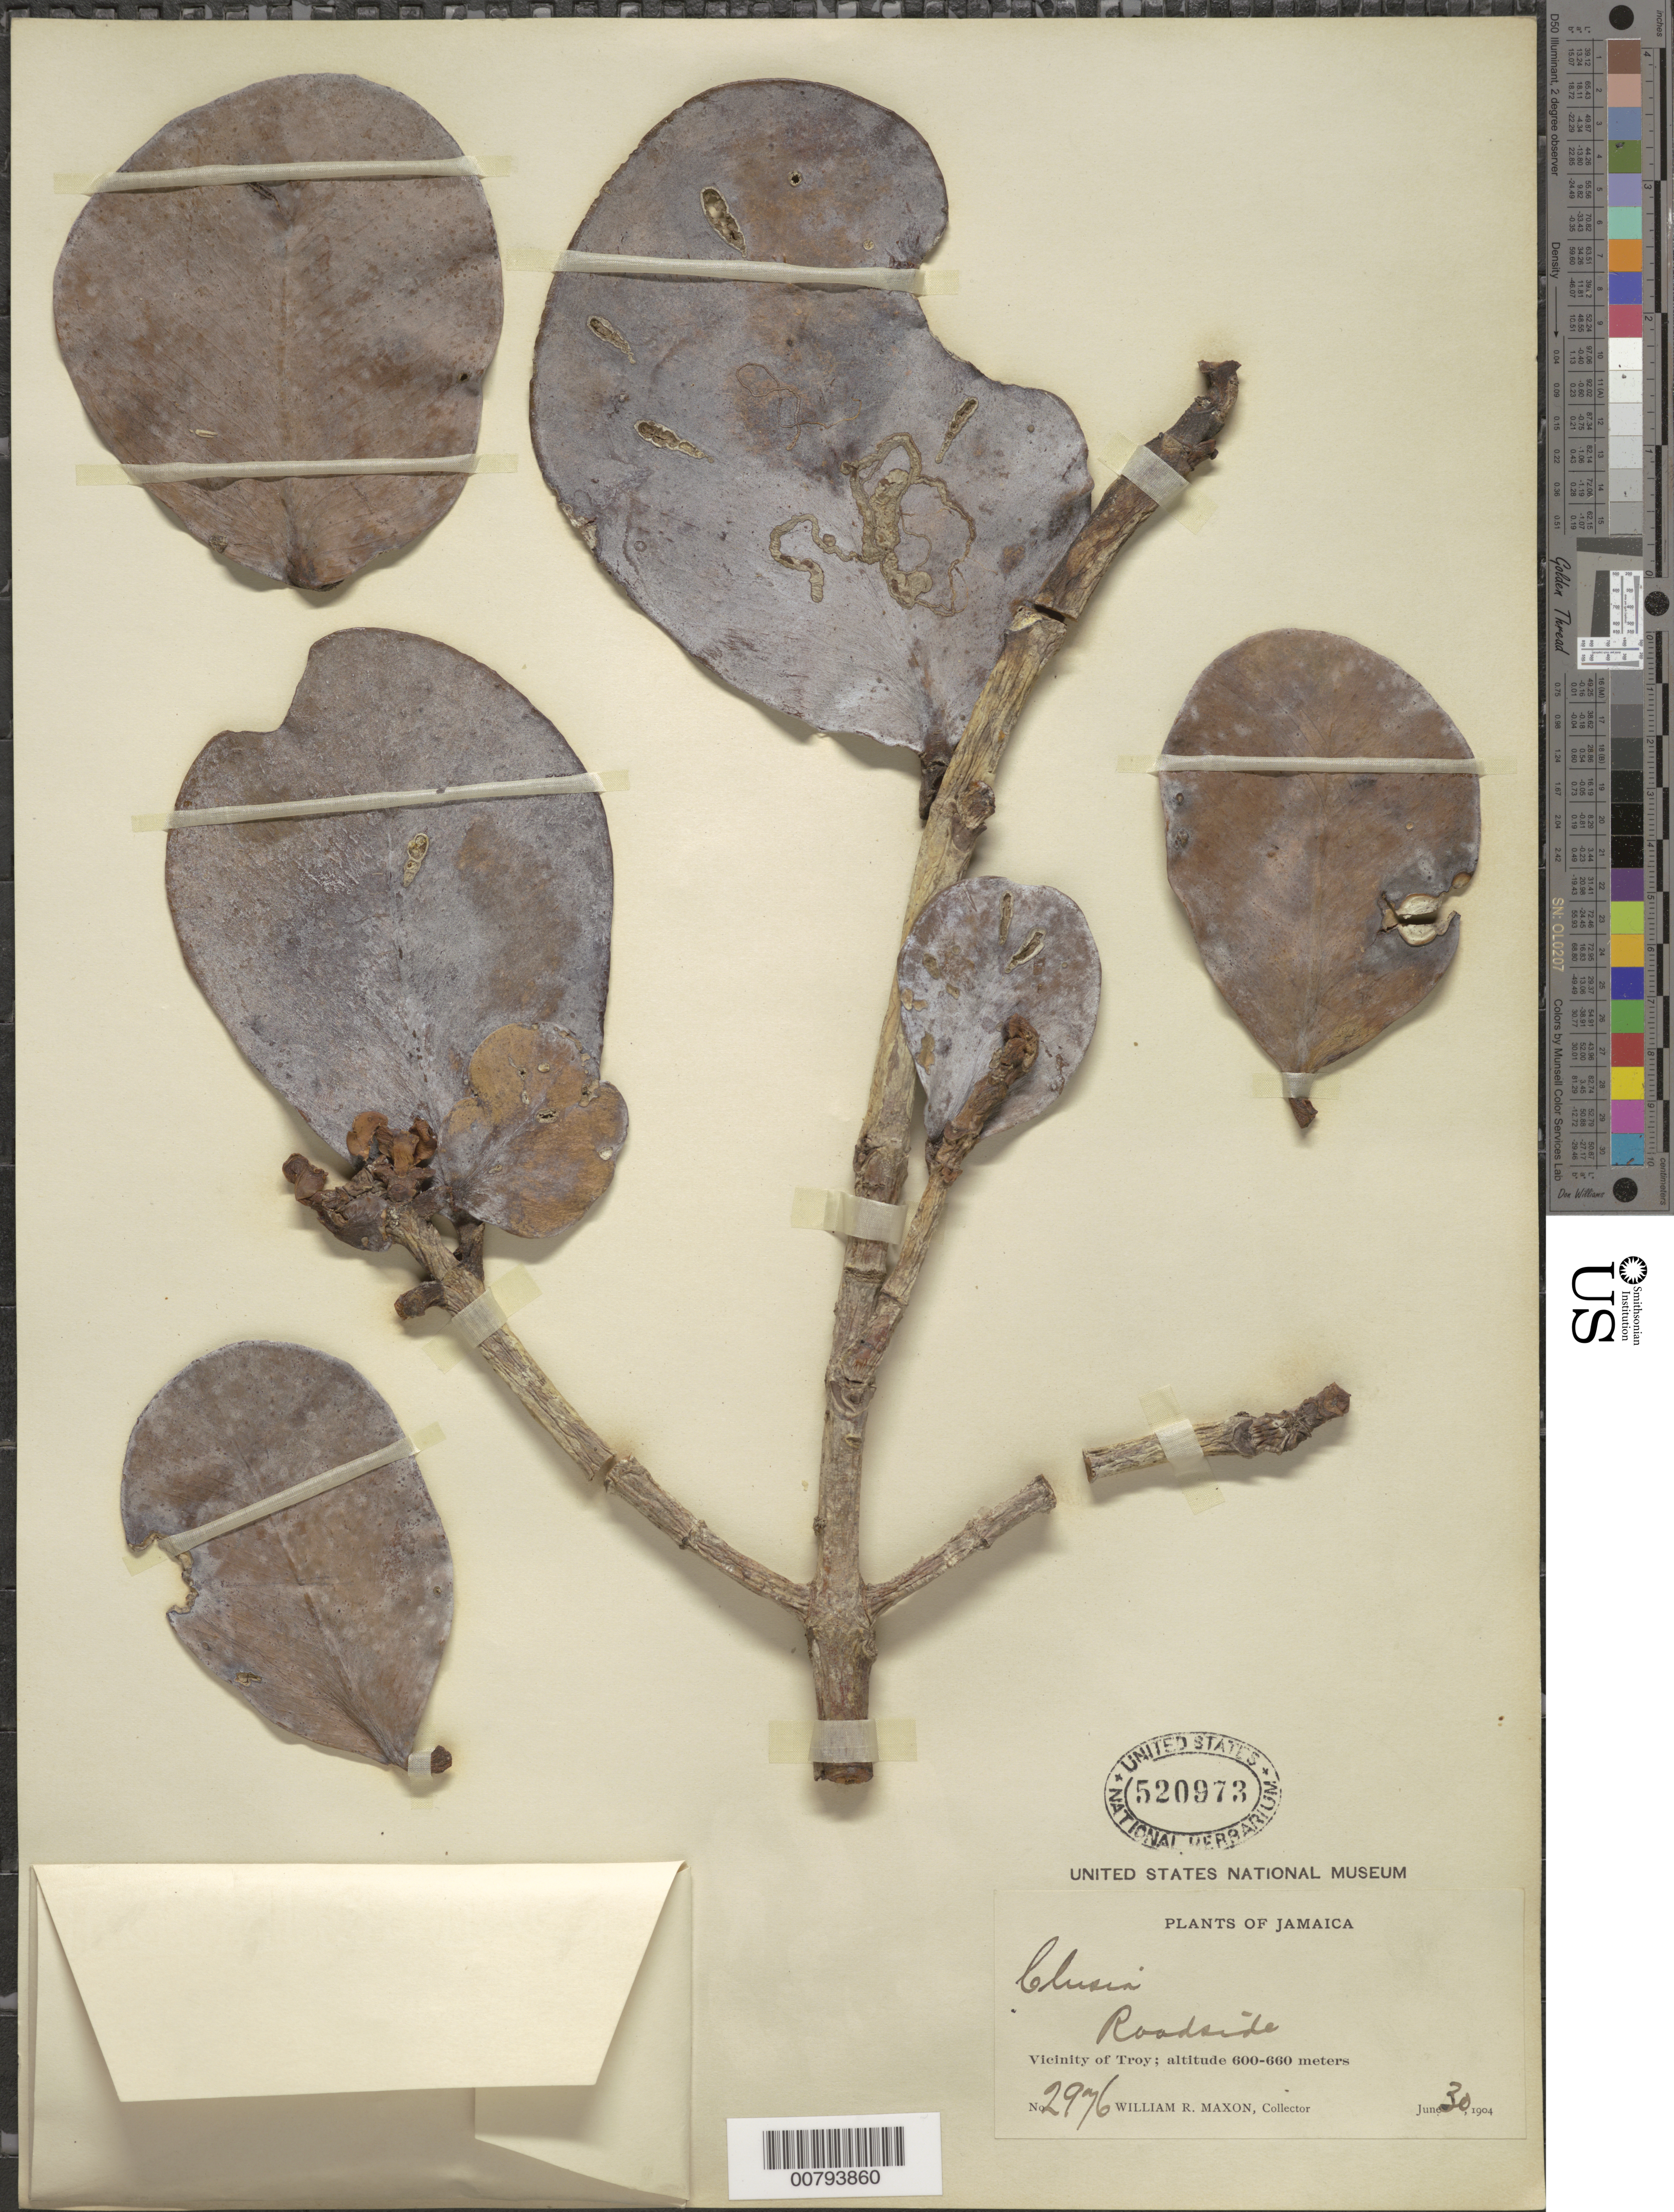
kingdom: Plantae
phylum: Tracheophyta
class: Magnoliopsida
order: Malpighiales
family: Clusiaceae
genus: Clusia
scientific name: Clusia rosea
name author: Jacq.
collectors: W. R. Maxon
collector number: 2976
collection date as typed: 30 Jun 1904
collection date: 1904-06-30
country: Jamaica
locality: Vicinity of Troy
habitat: Roadside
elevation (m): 600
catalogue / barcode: US 520973